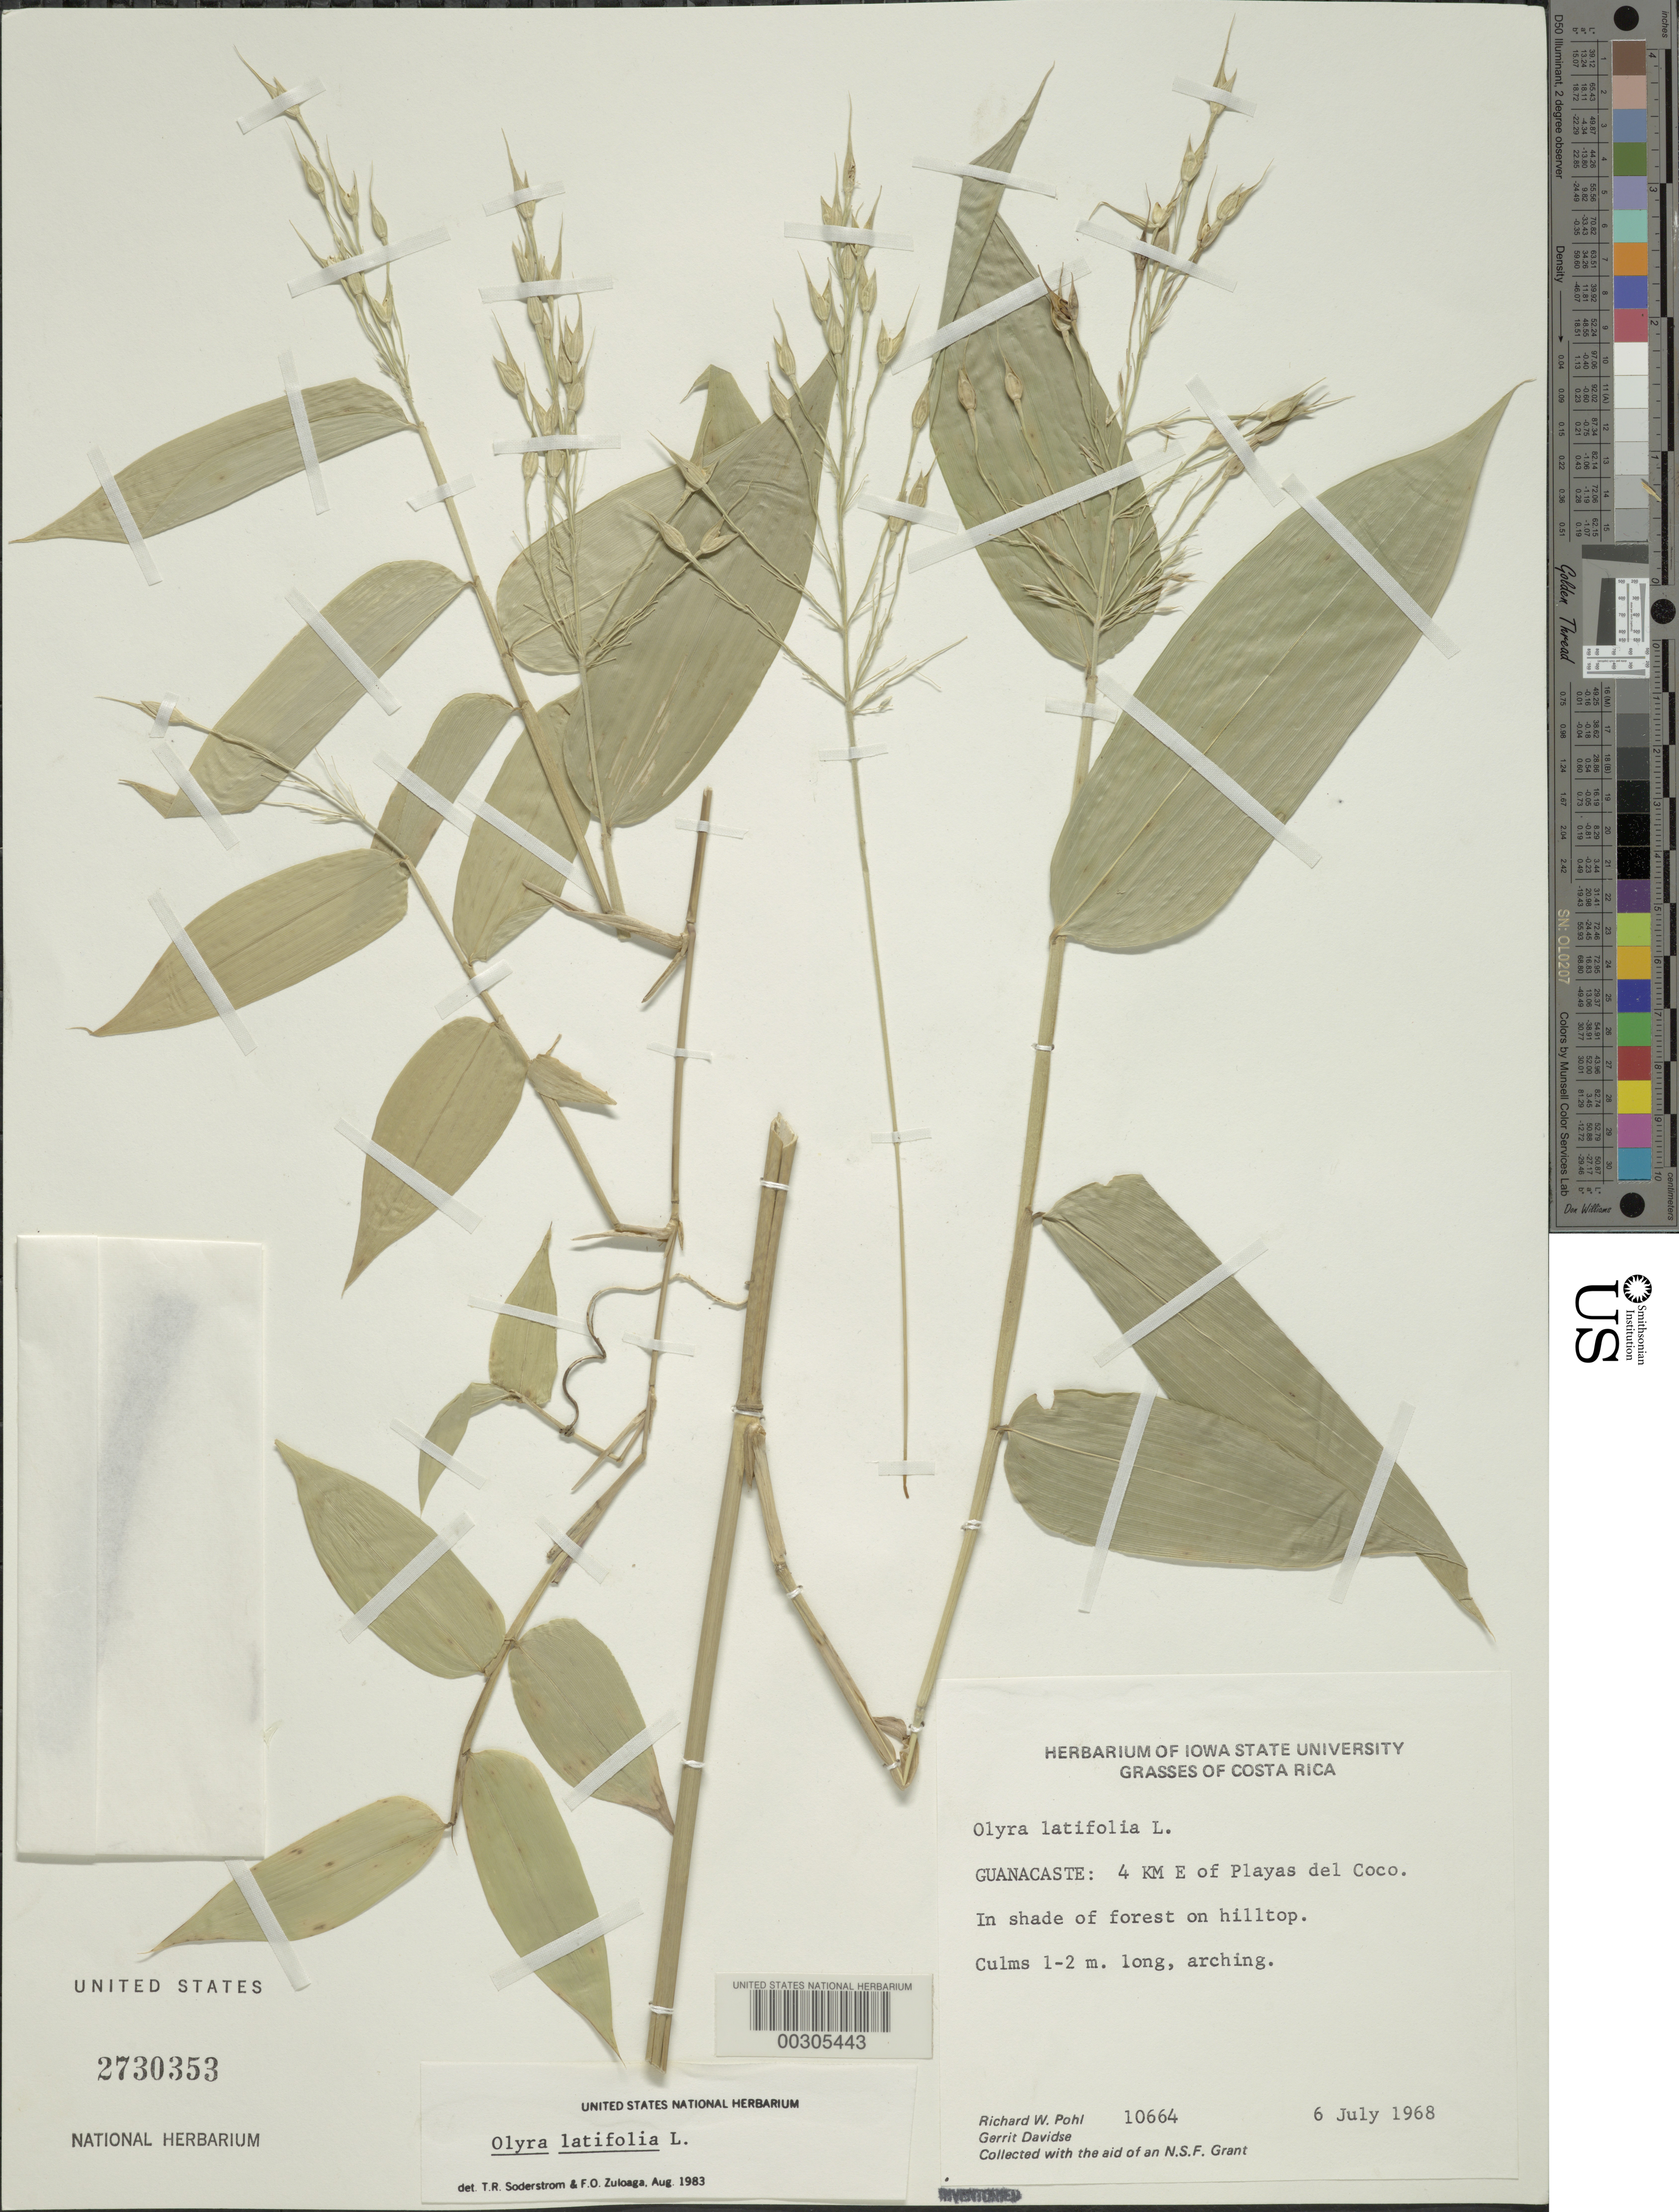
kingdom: Plantae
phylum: Tracheophyta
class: Liliopsida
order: Poales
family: Poaceae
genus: Olyra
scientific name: Olyra latifolia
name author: L.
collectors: R. W. Pohl & G. Davidse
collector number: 10664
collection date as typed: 06 Jul 1968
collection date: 1968-07-06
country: Costa Rica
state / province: Guanacaste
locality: Playas del Coco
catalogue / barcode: US 2730353